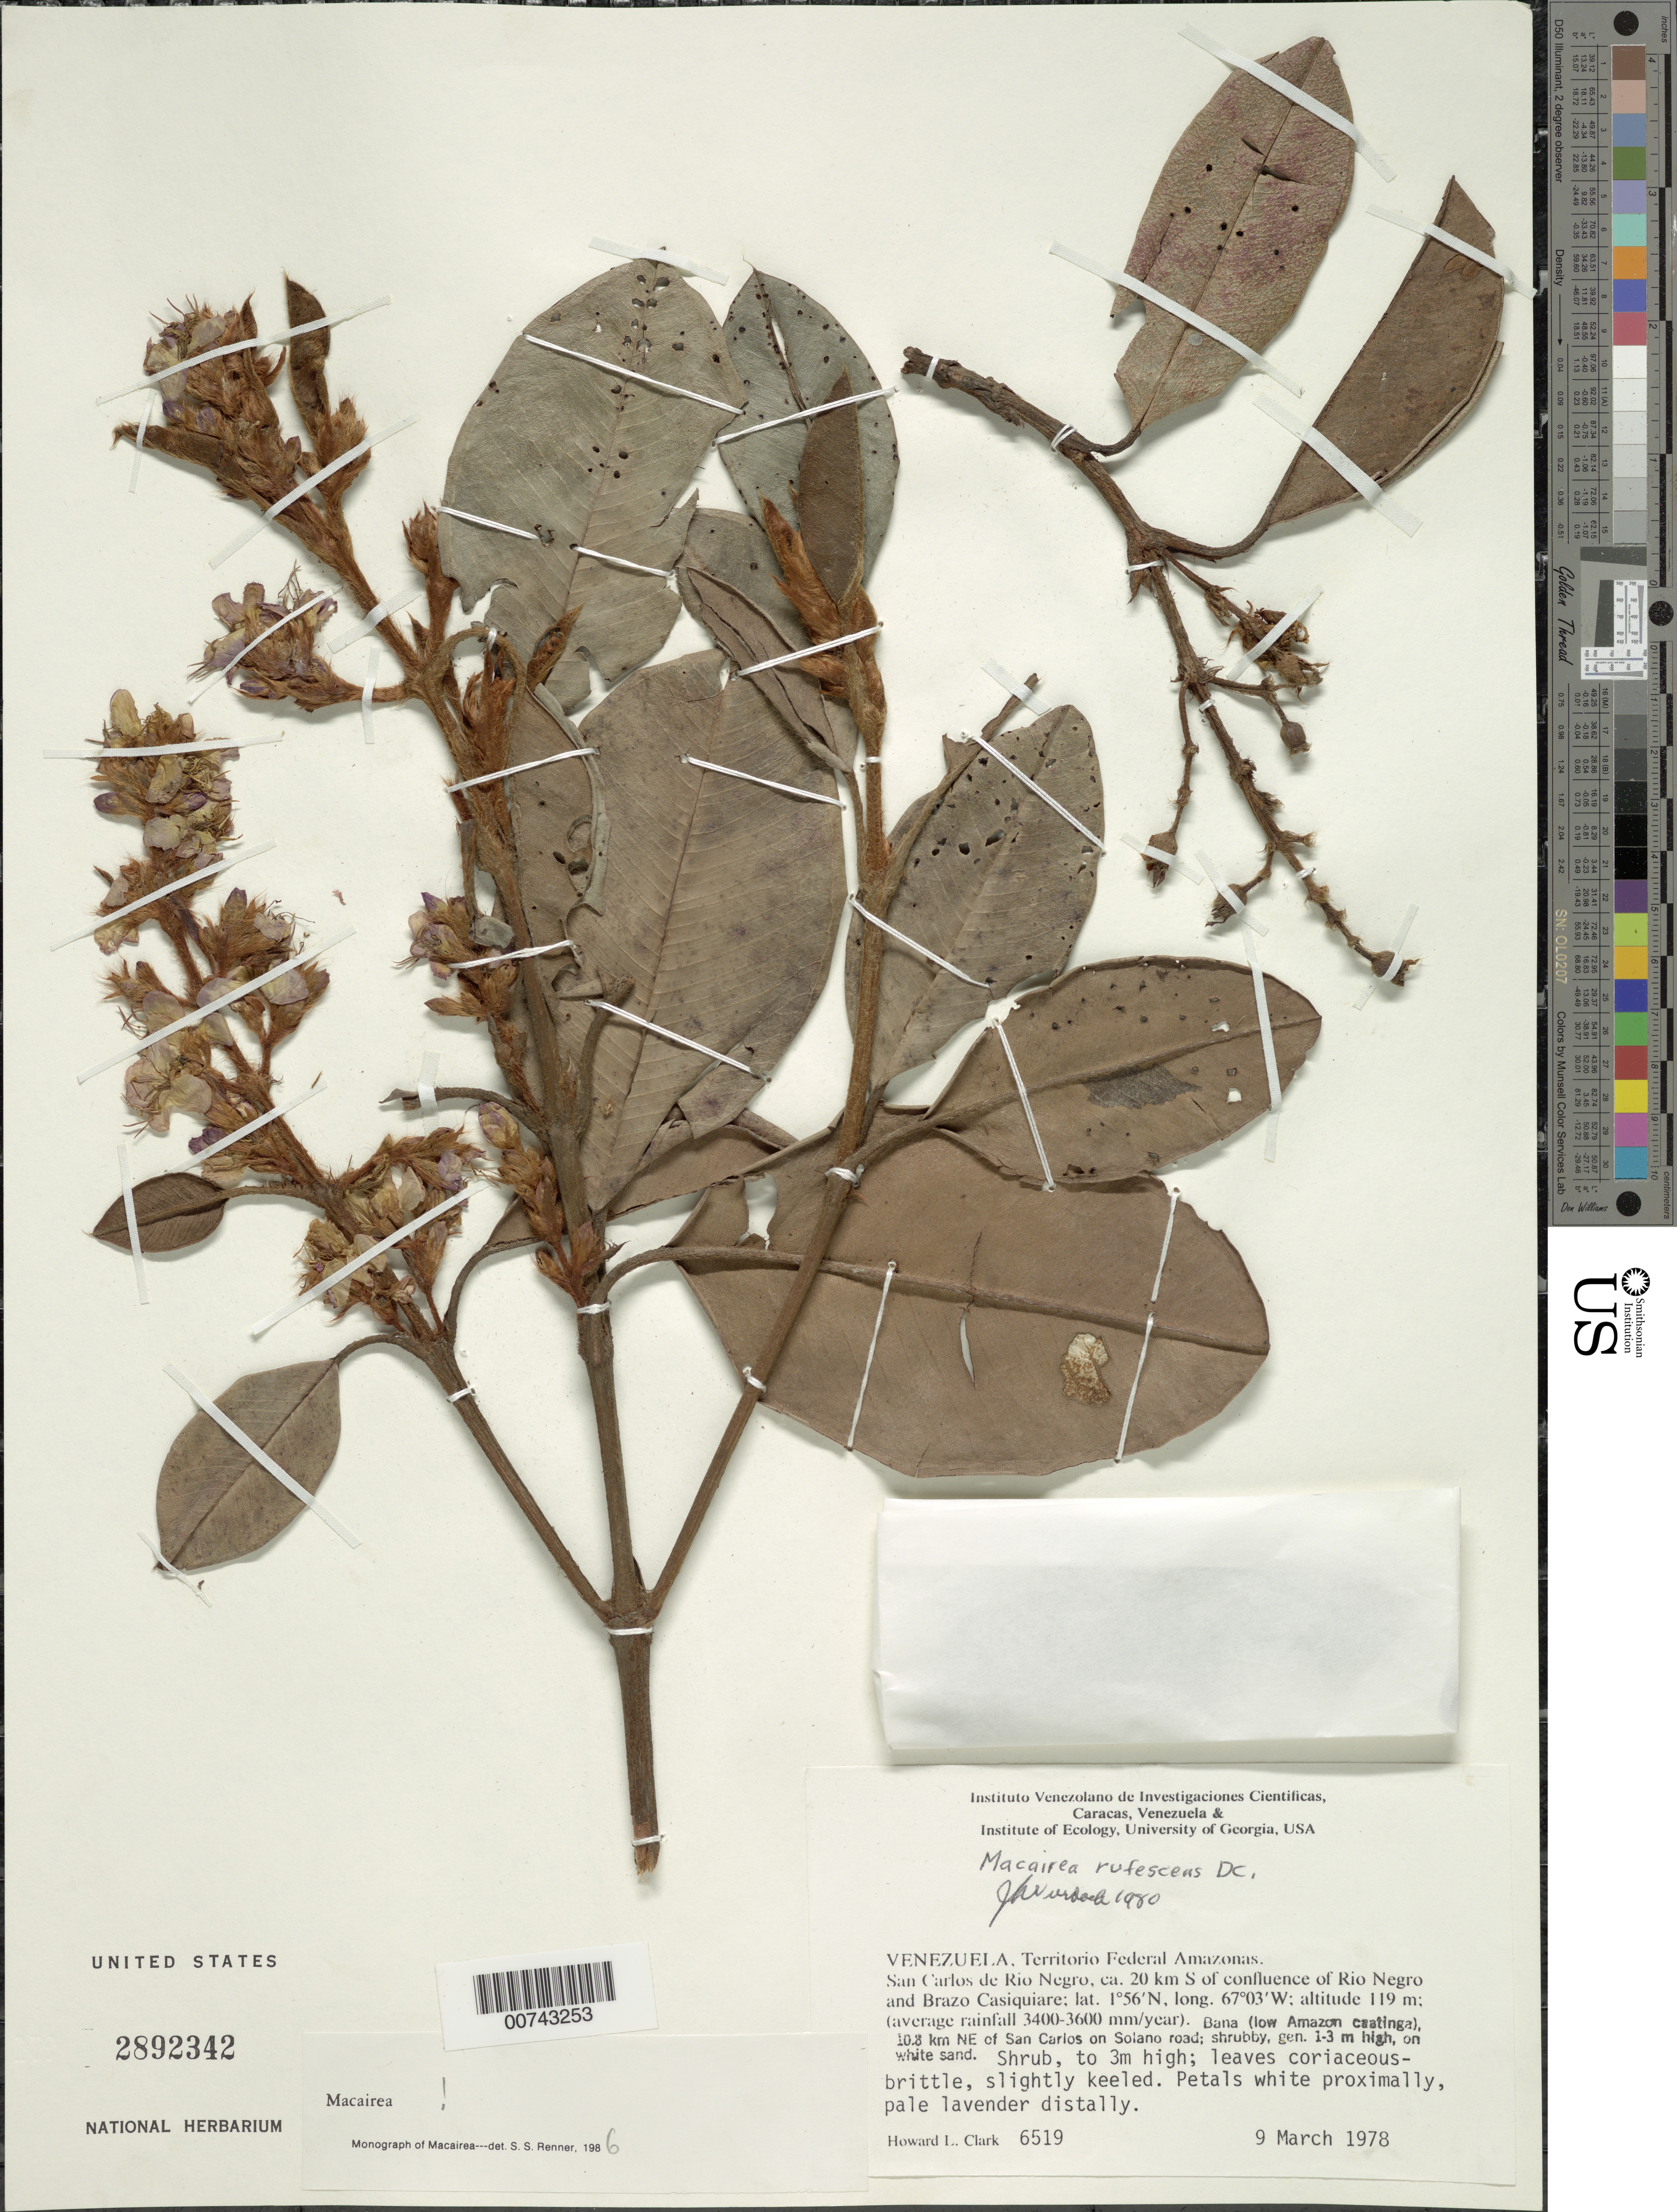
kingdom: Plantae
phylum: Tracheophyta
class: Magnoliopsida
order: Myrtales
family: Melastomataceae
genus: Macairea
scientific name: Macairea rufescens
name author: DC.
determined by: Wurdack, John J., (US), US (UNITED STATES)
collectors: H. L. Clark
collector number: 6519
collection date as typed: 4-Apr-80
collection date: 1980-04-04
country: Venezuela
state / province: Amazonas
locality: San Carlos de Río Negro, ca. 20 km S of confluence of Río Negro and Brazo Casiquiare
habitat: Bana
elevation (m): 119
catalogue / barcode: US 2892342